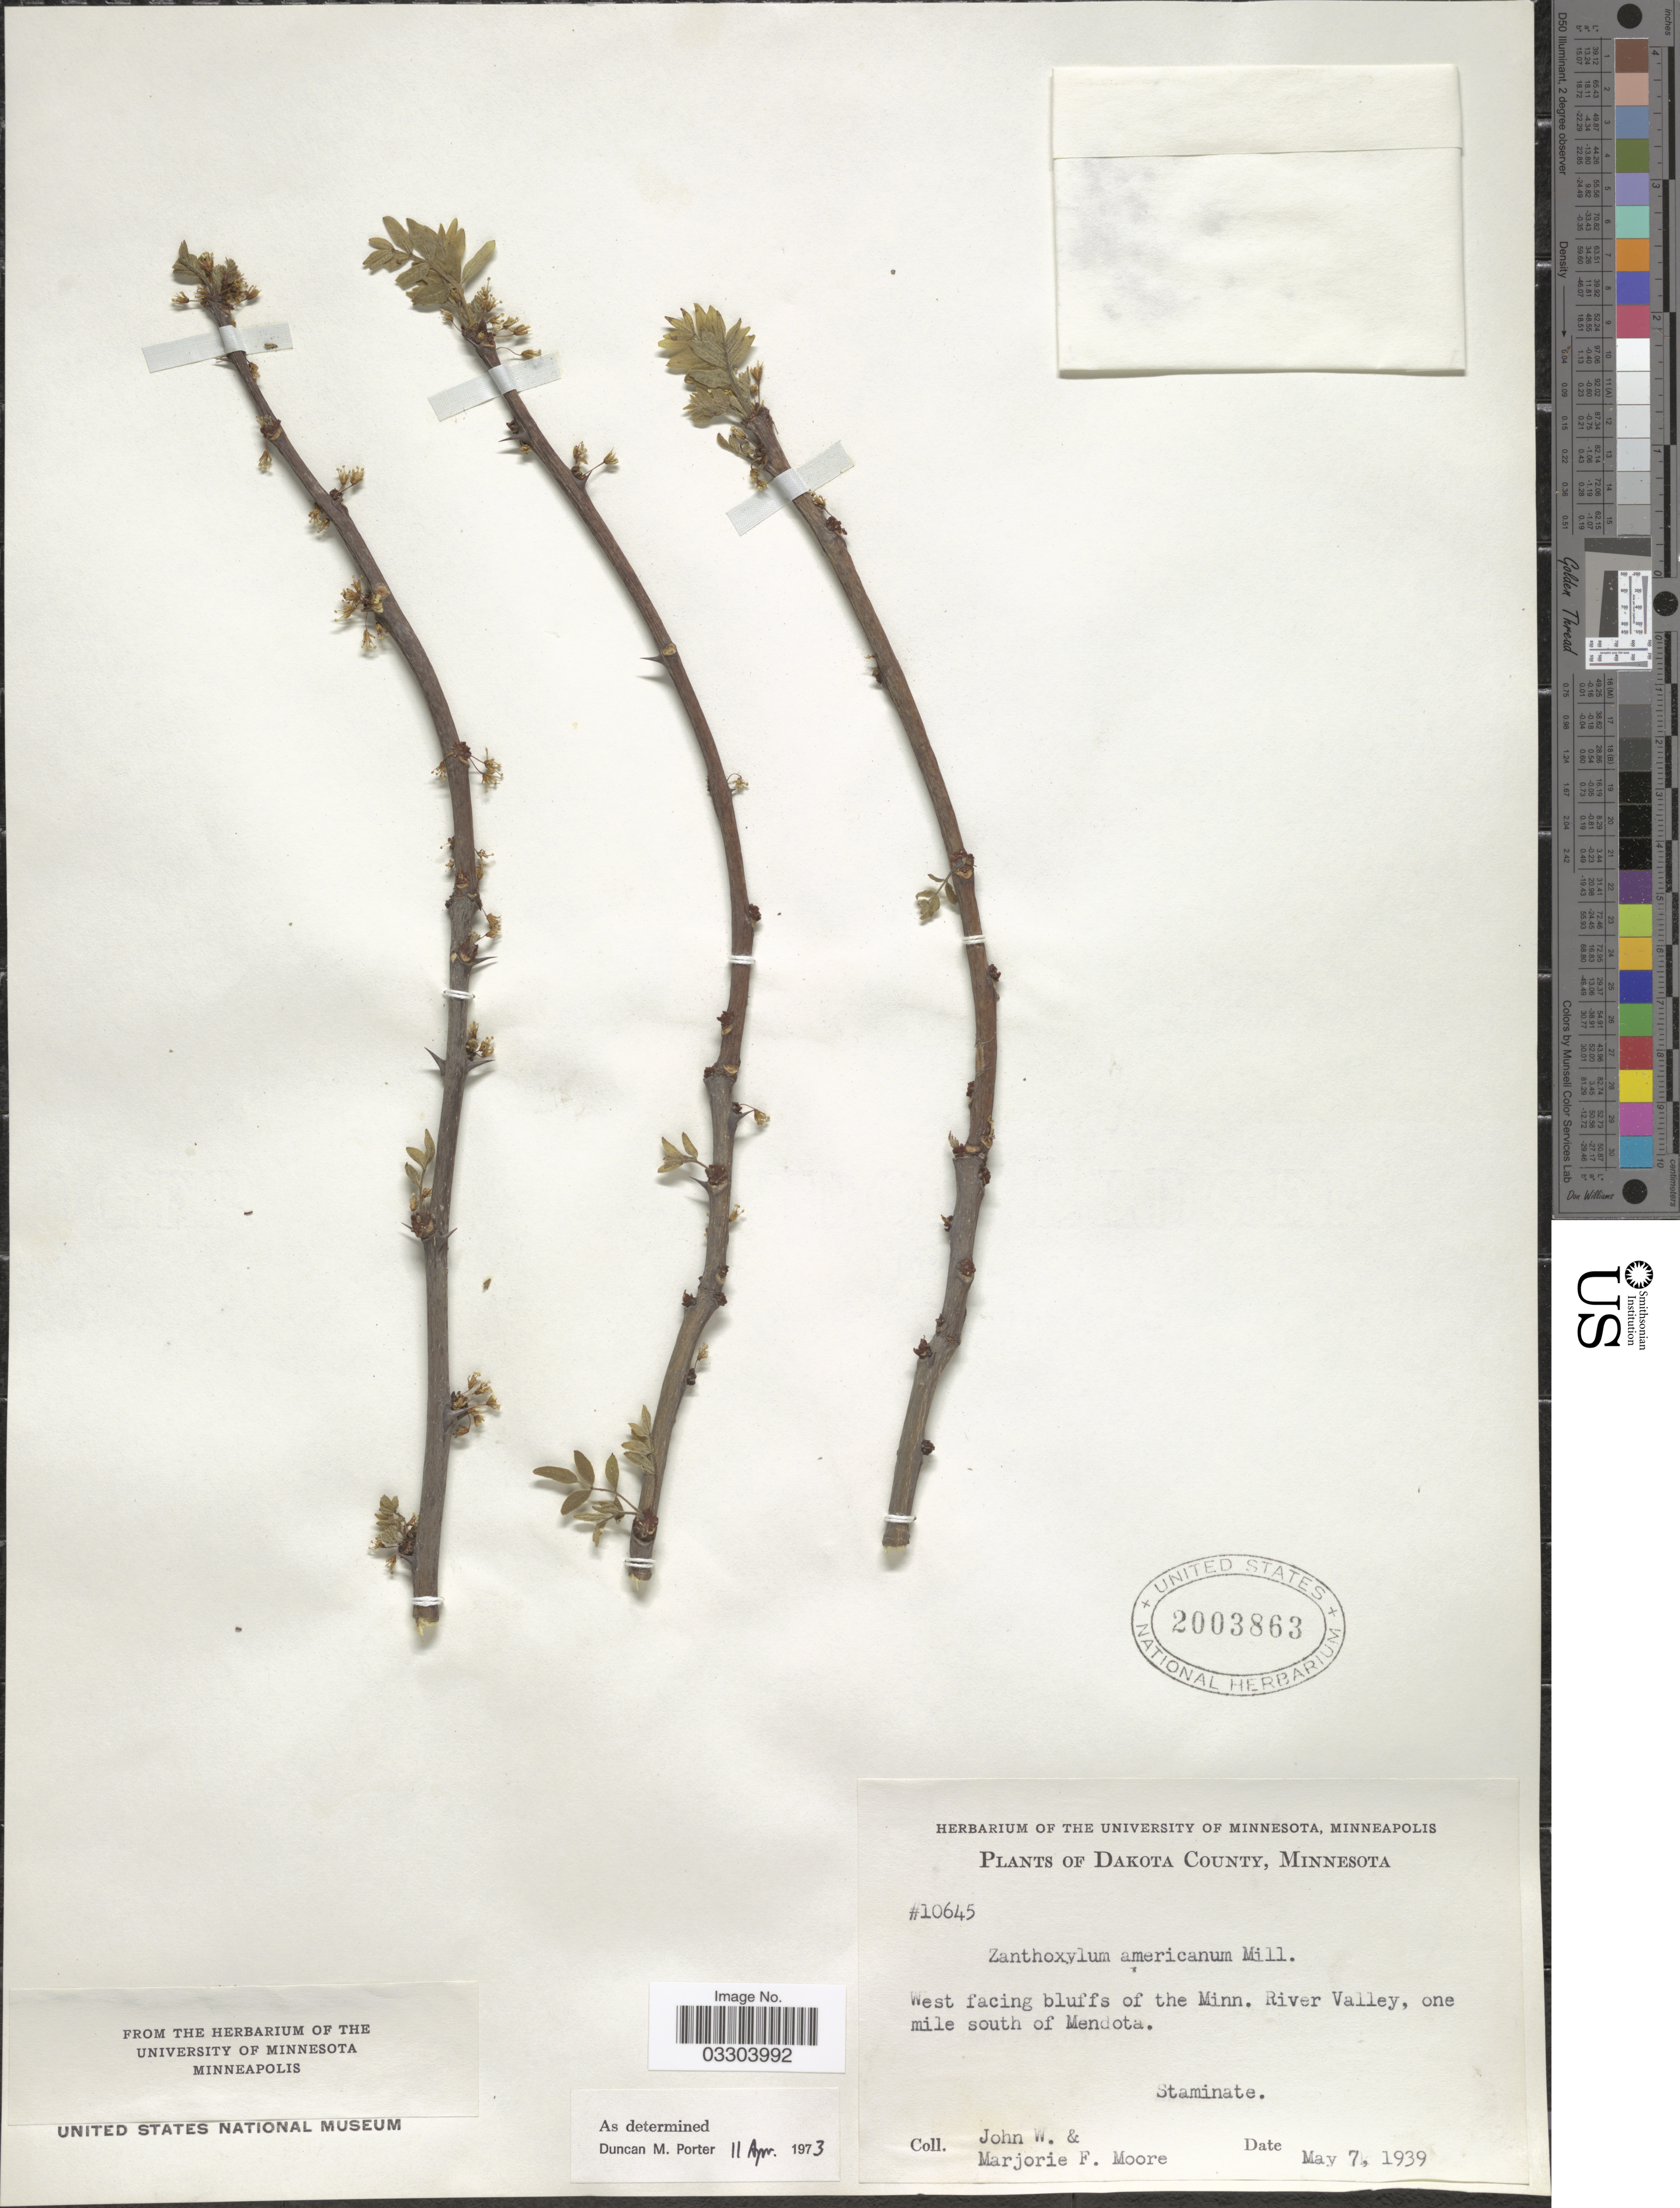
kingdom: Plantae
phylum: Tracheophyta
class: Magnoliopsida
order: Sapindales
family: Rutaceae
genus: Zanthoxylum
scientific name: Zanthoxylum americanum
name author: Mill.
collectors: J. Moore & M. F. Moore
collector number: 10645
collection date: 1939-05-07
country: United States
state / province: Minnesota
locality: Dakota County. West facing bluffs of the Minn. River Valley, one mile south of Mendota. Staminate.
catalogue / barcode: US 2003863